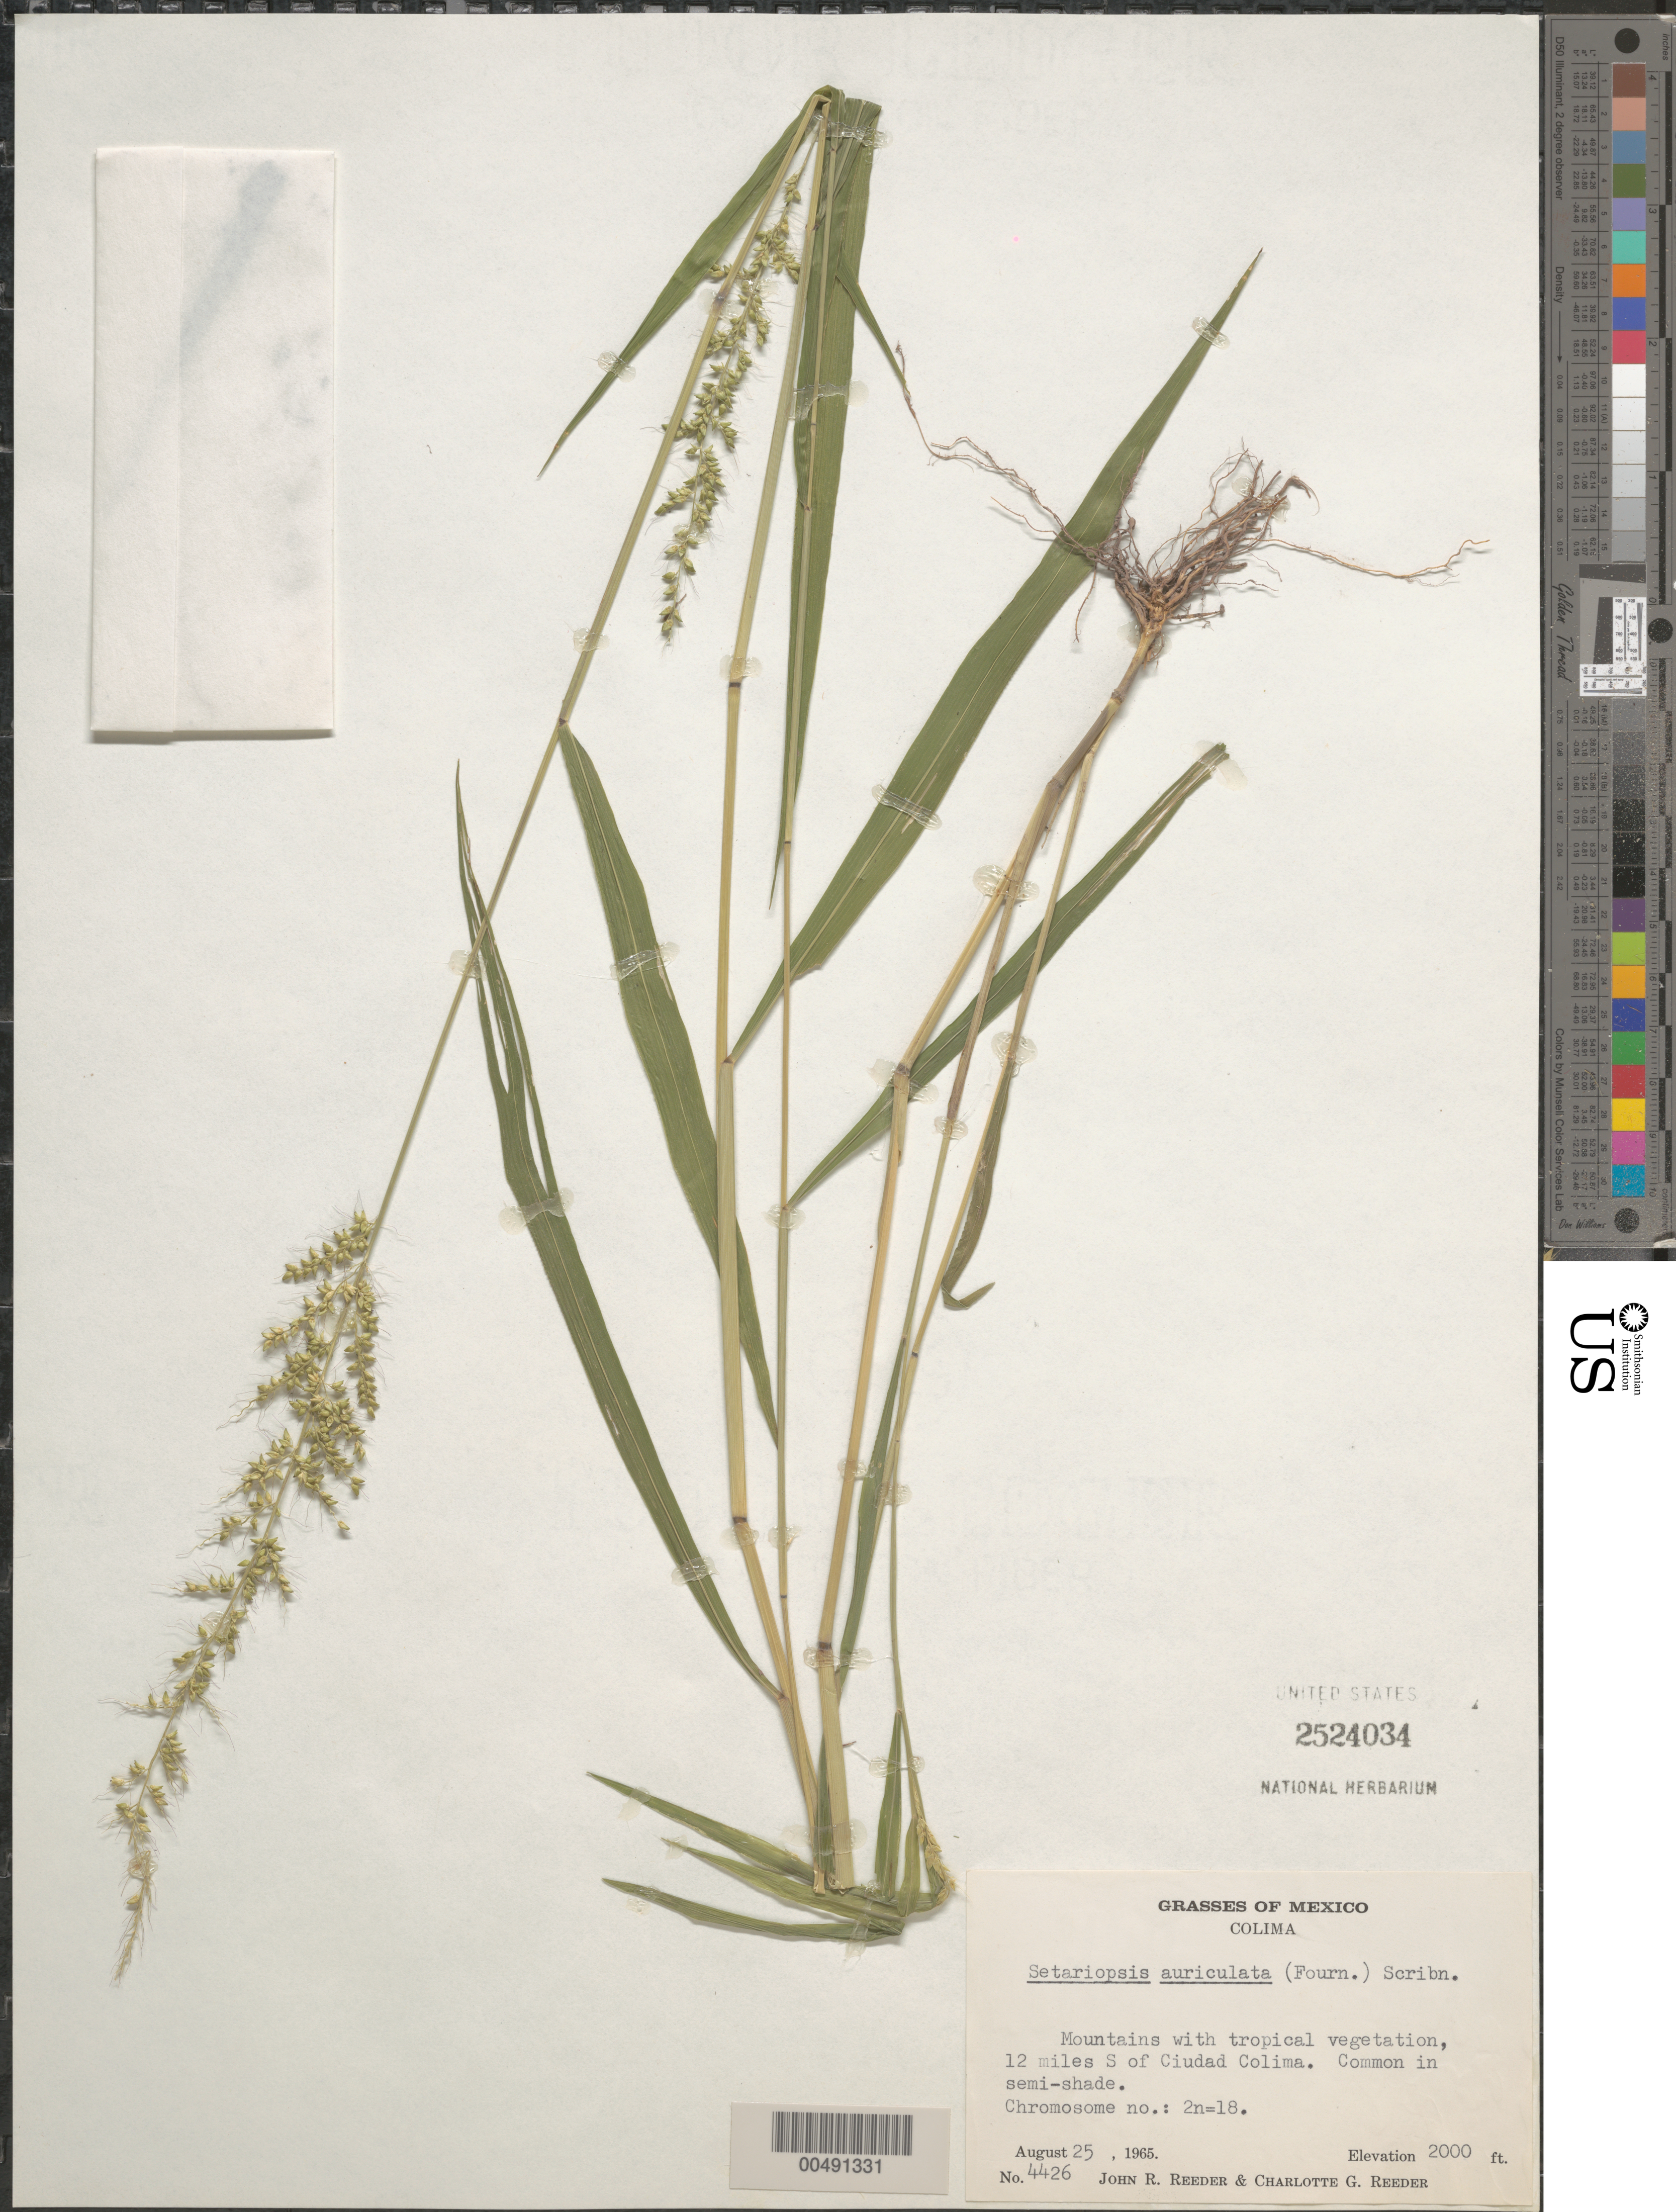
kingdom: Plantae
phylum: Tracheophyta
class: Liliopsida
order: Poales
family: Poaceae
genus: Setariopsis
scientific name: Setariopsis auriculata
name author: (E. Fourn.) Scribn.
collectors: J. R. Reeder & C. G. Reeder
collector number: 4426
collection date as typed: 25 Aug 1965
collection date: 1965-08-25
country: Mexico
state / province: Colima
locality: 12 mi S of Ciudad Colima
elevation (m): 610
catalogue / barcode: US 2524034